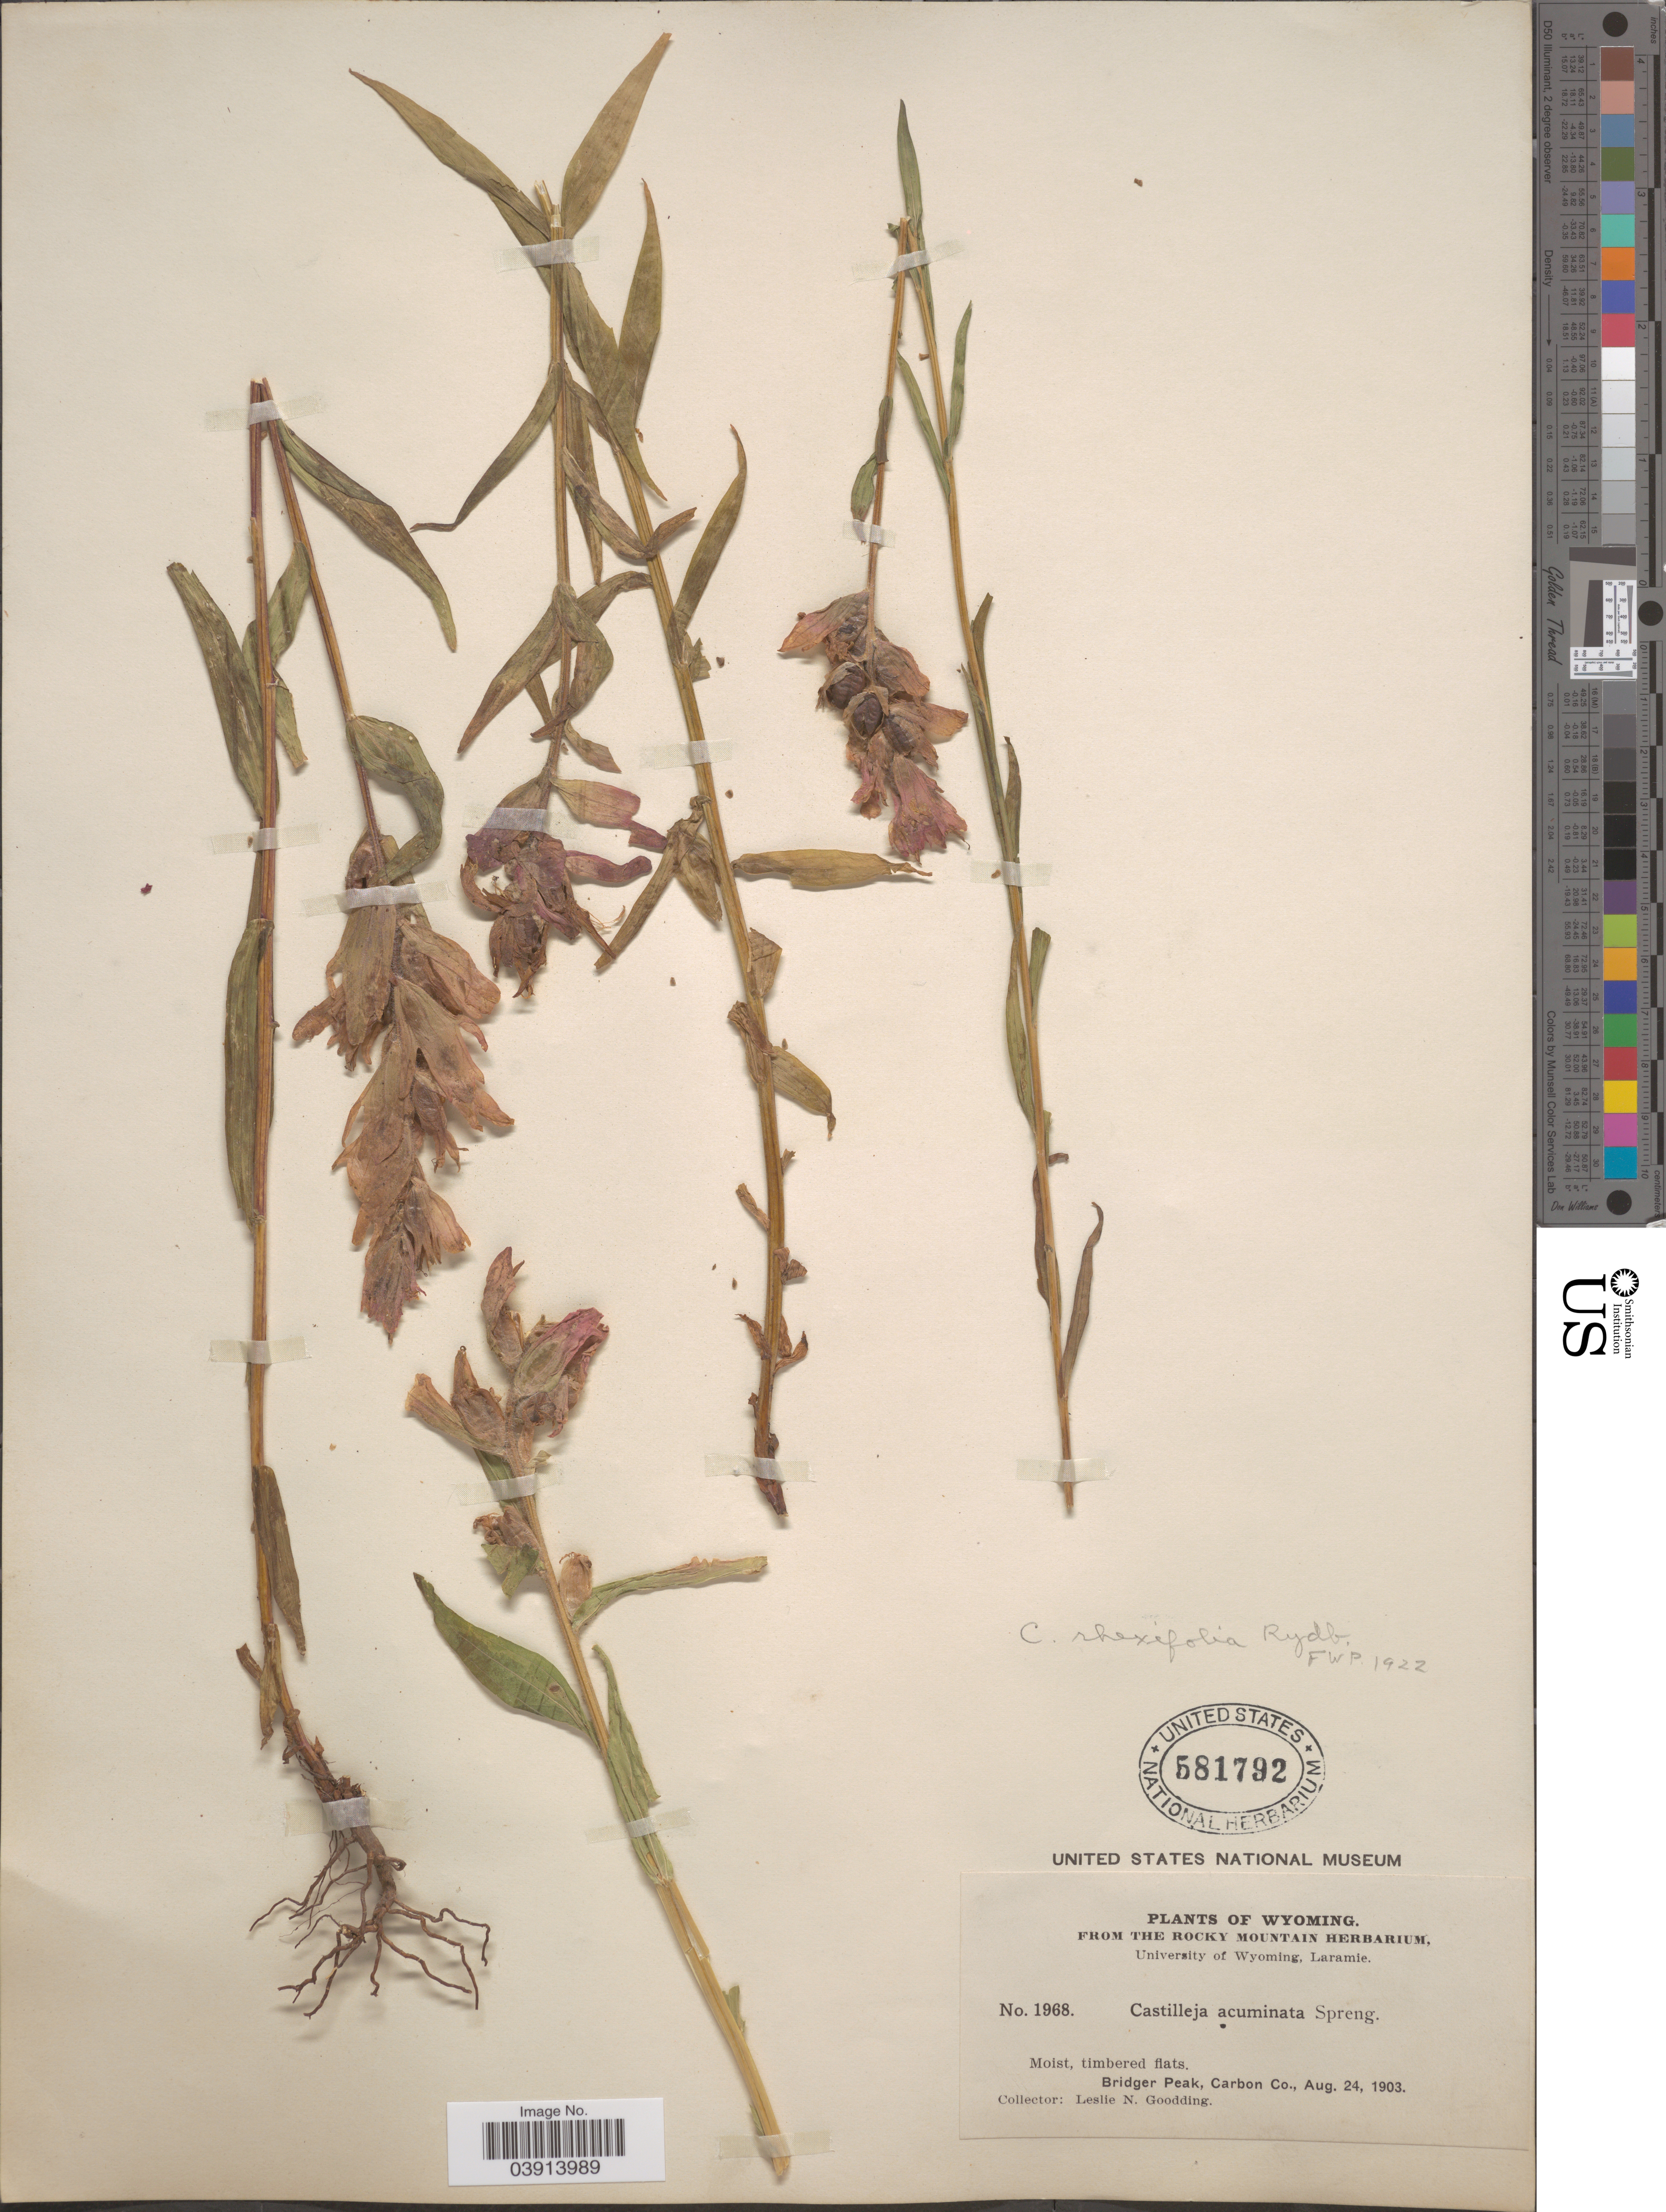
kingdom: Plantae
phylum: Tracheophyta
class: Magnoliopsida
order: Lamiales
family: Orobanchaceae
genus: Castilleja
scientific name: Castilleja rhexiifolia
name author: Rydb.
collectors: L. N. Goodding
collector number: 1968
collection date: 1903-08-24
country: United States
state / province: Wyoming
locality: Bridger Peak, Carbon Co.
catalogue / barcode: US 581792